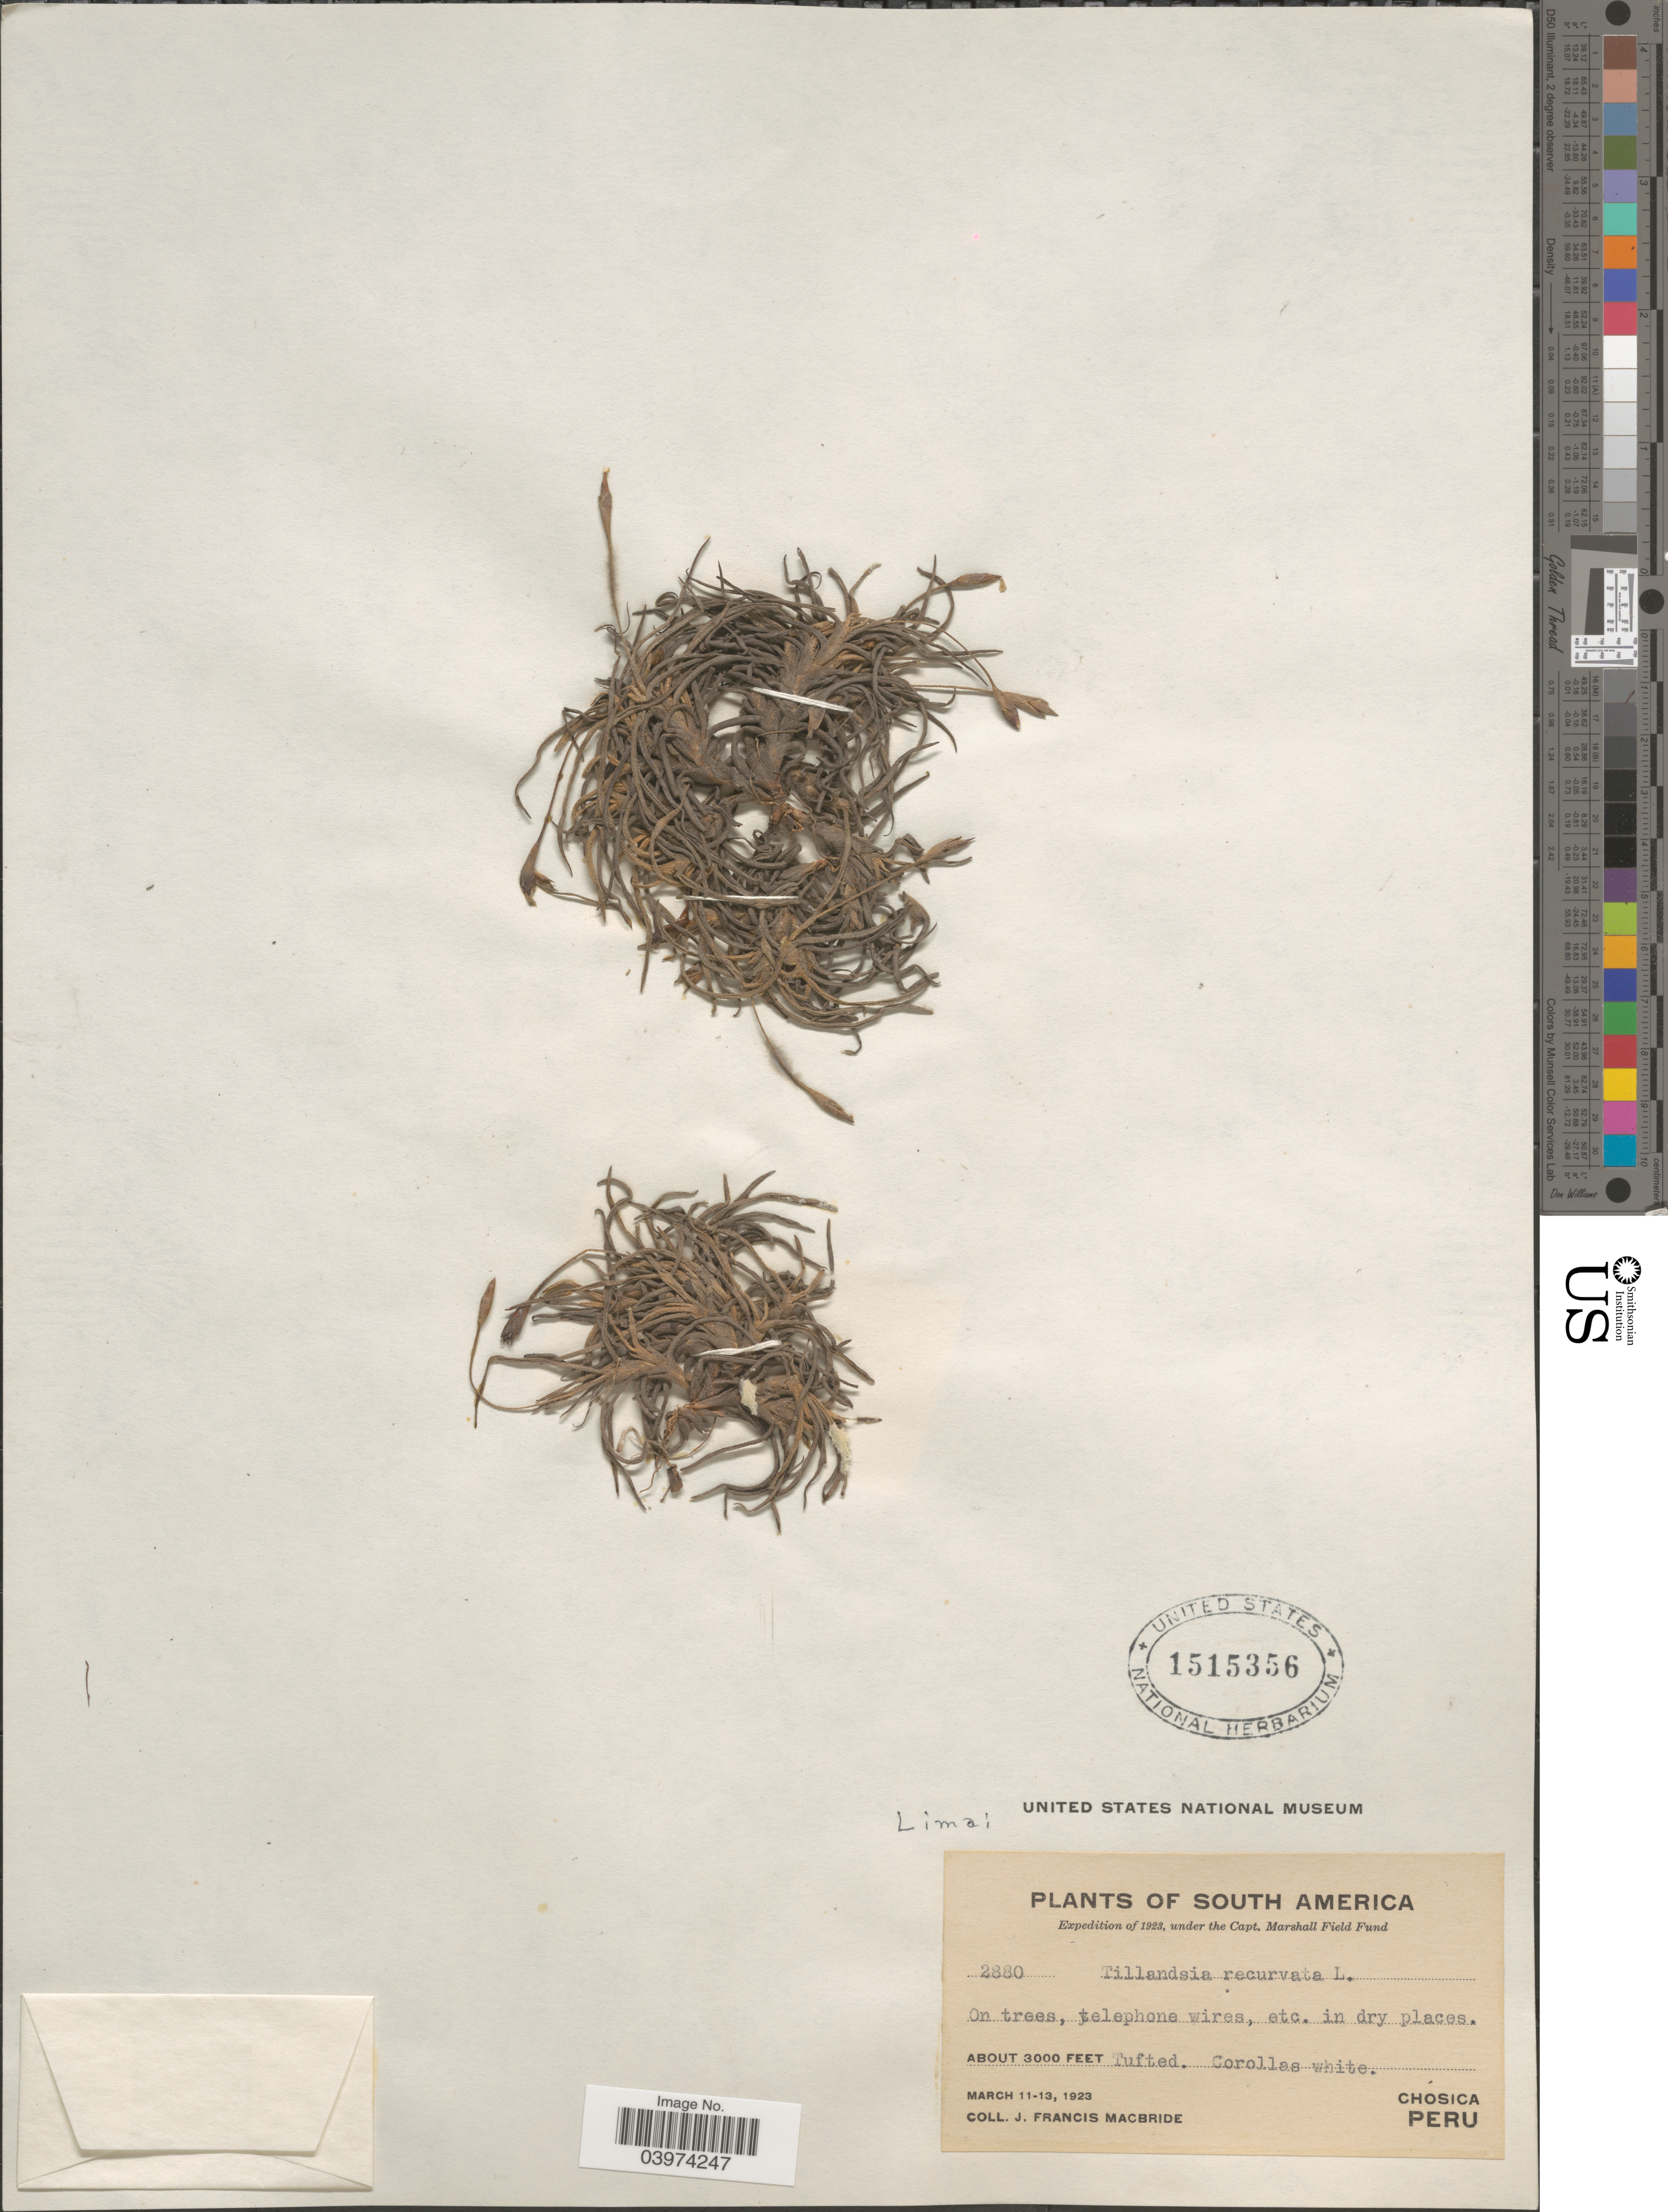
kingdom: Plantae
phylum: Tracheophyta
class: Liliopsida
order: Poales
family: Bromeliaceae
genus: Tillandsia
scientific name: Tillandsia recurvata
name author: L.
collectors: J. F. Macbride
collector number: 2880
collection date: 1923-03-11/1923-03-13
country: Peru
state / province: Lima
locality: Expedition of 1923. Chosica.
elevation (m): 914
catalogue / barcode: US 1515356